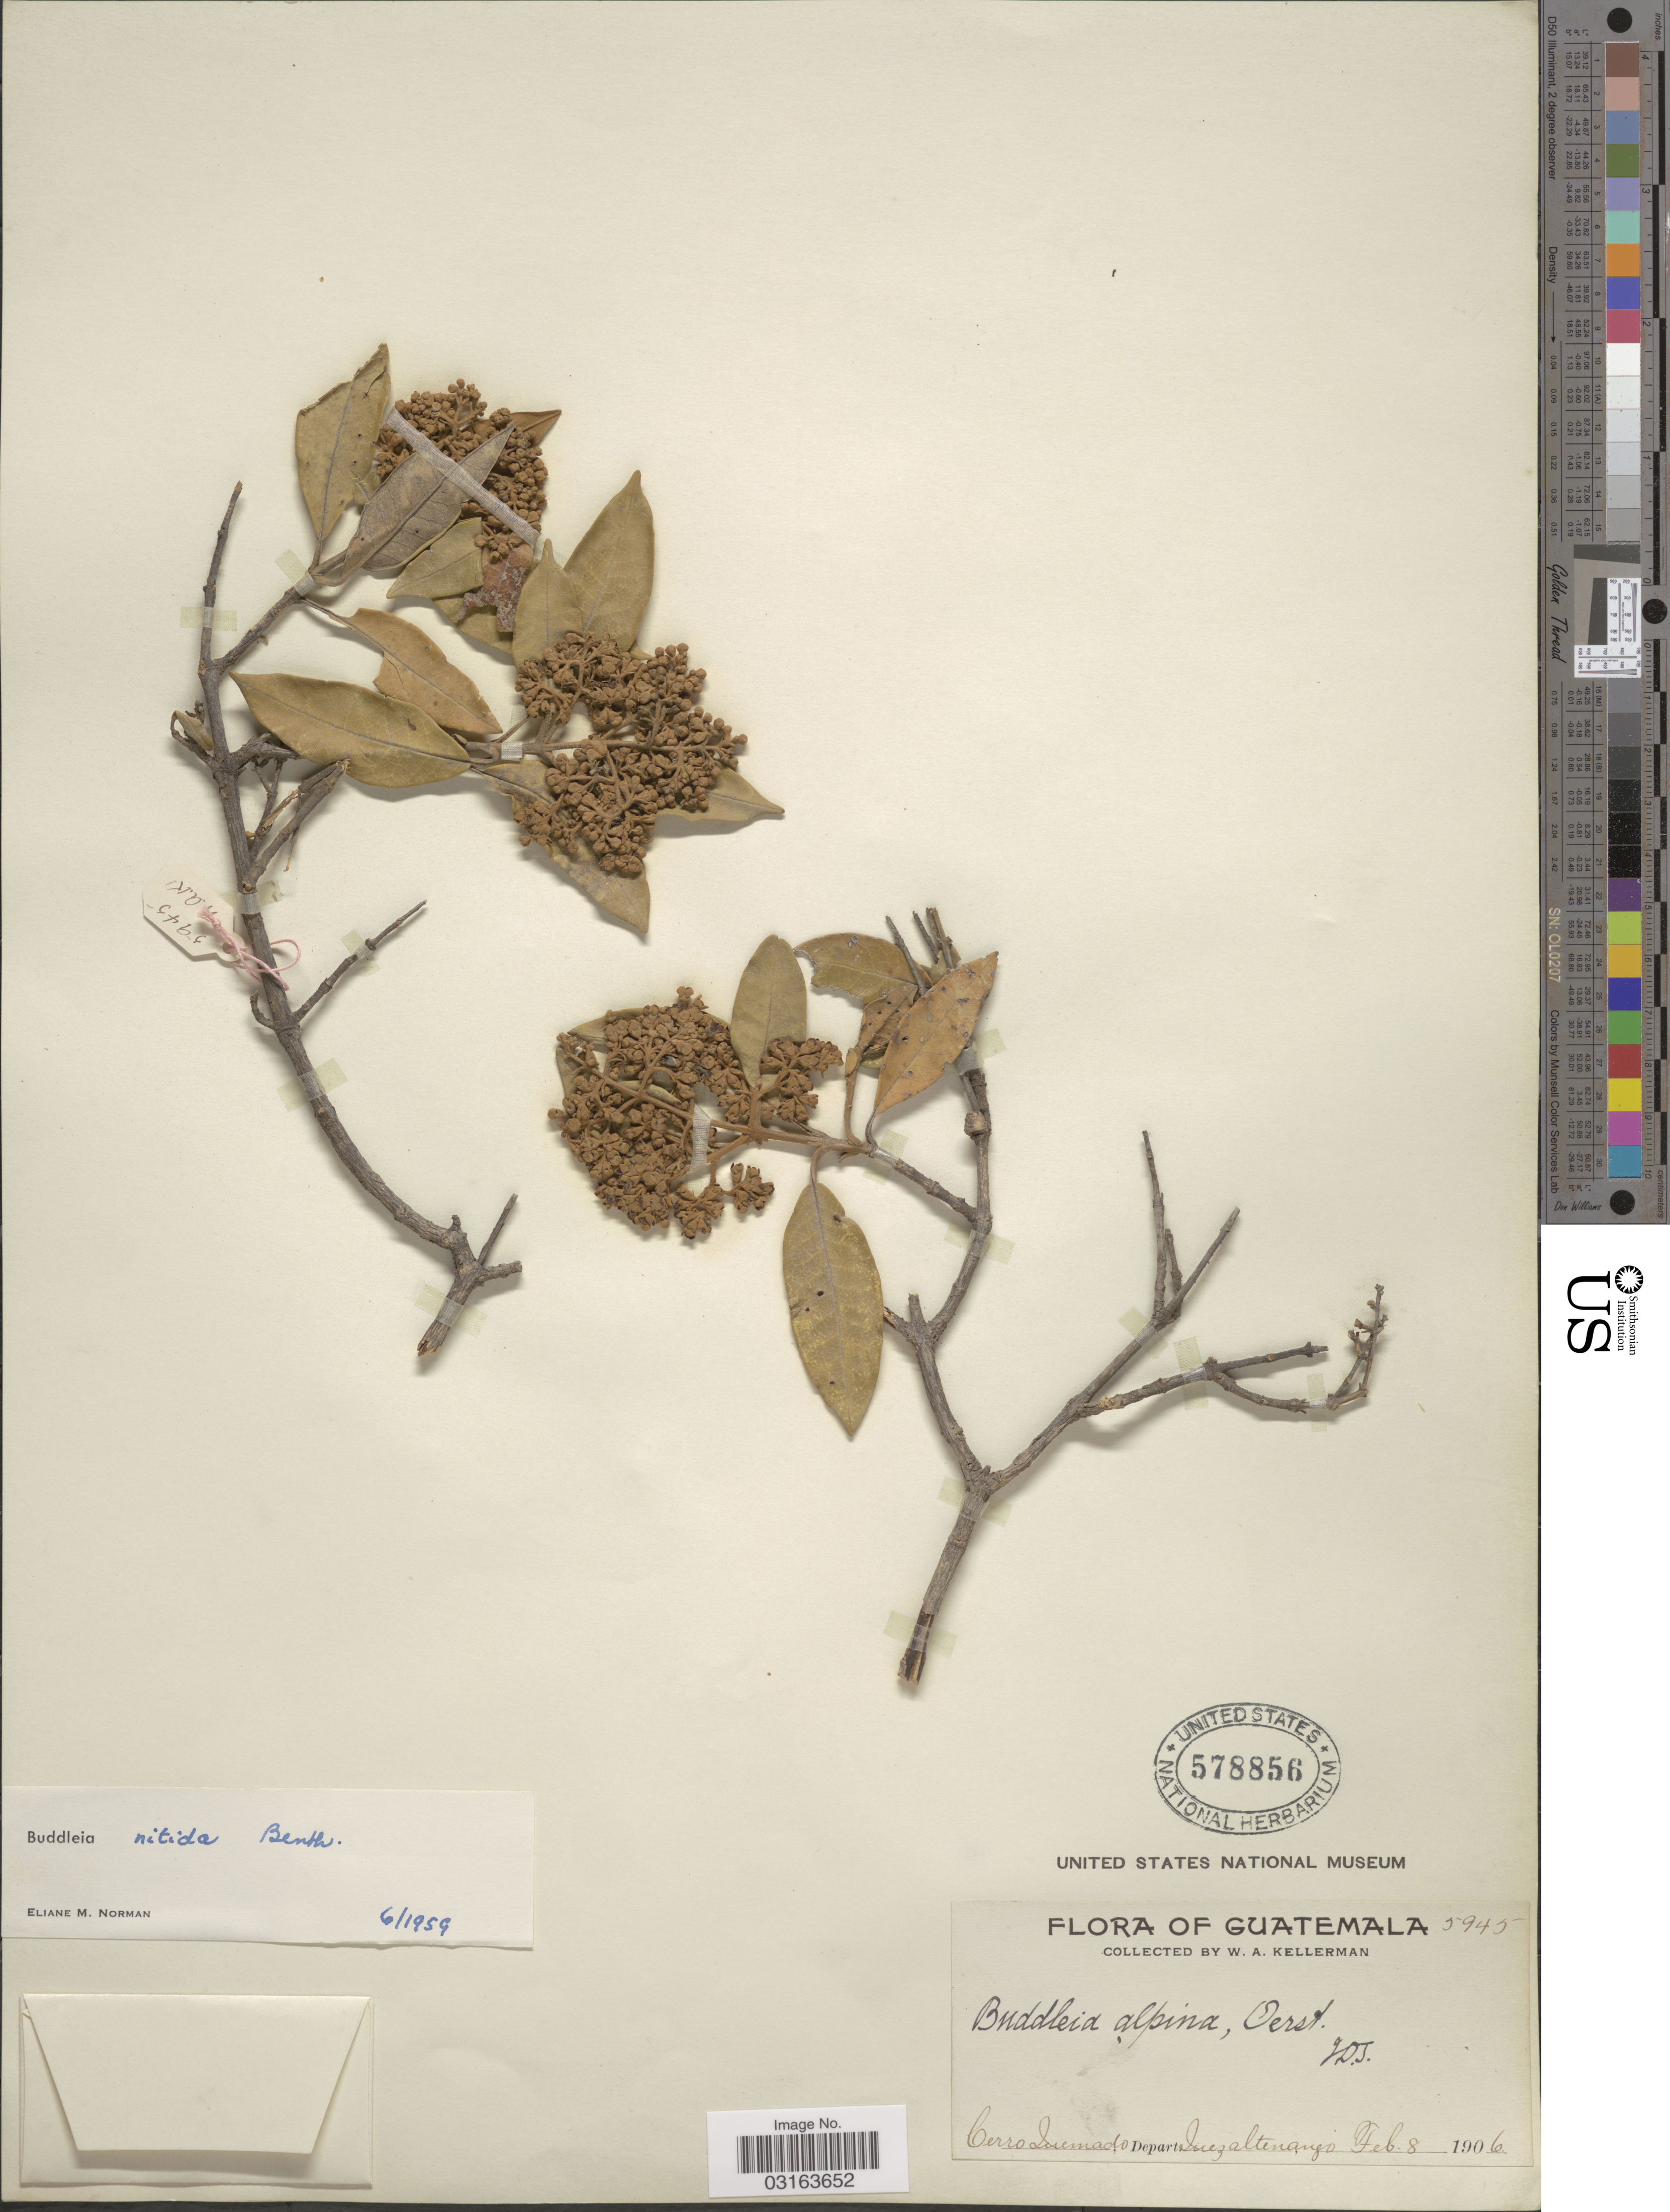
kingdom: Plantae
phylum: Tracheophyta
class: Magnoliopsida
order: Lamiales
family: Scrophulariaceae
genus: Buddleja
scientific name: Buddleja nitida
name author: Benth.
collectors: W. Kellerman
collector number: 5945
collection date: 1906-02-08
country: Guatemala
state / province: Quetzaltenango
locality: Cerro Quemado. Depart. Quezaltenango.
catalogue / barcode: US 578856